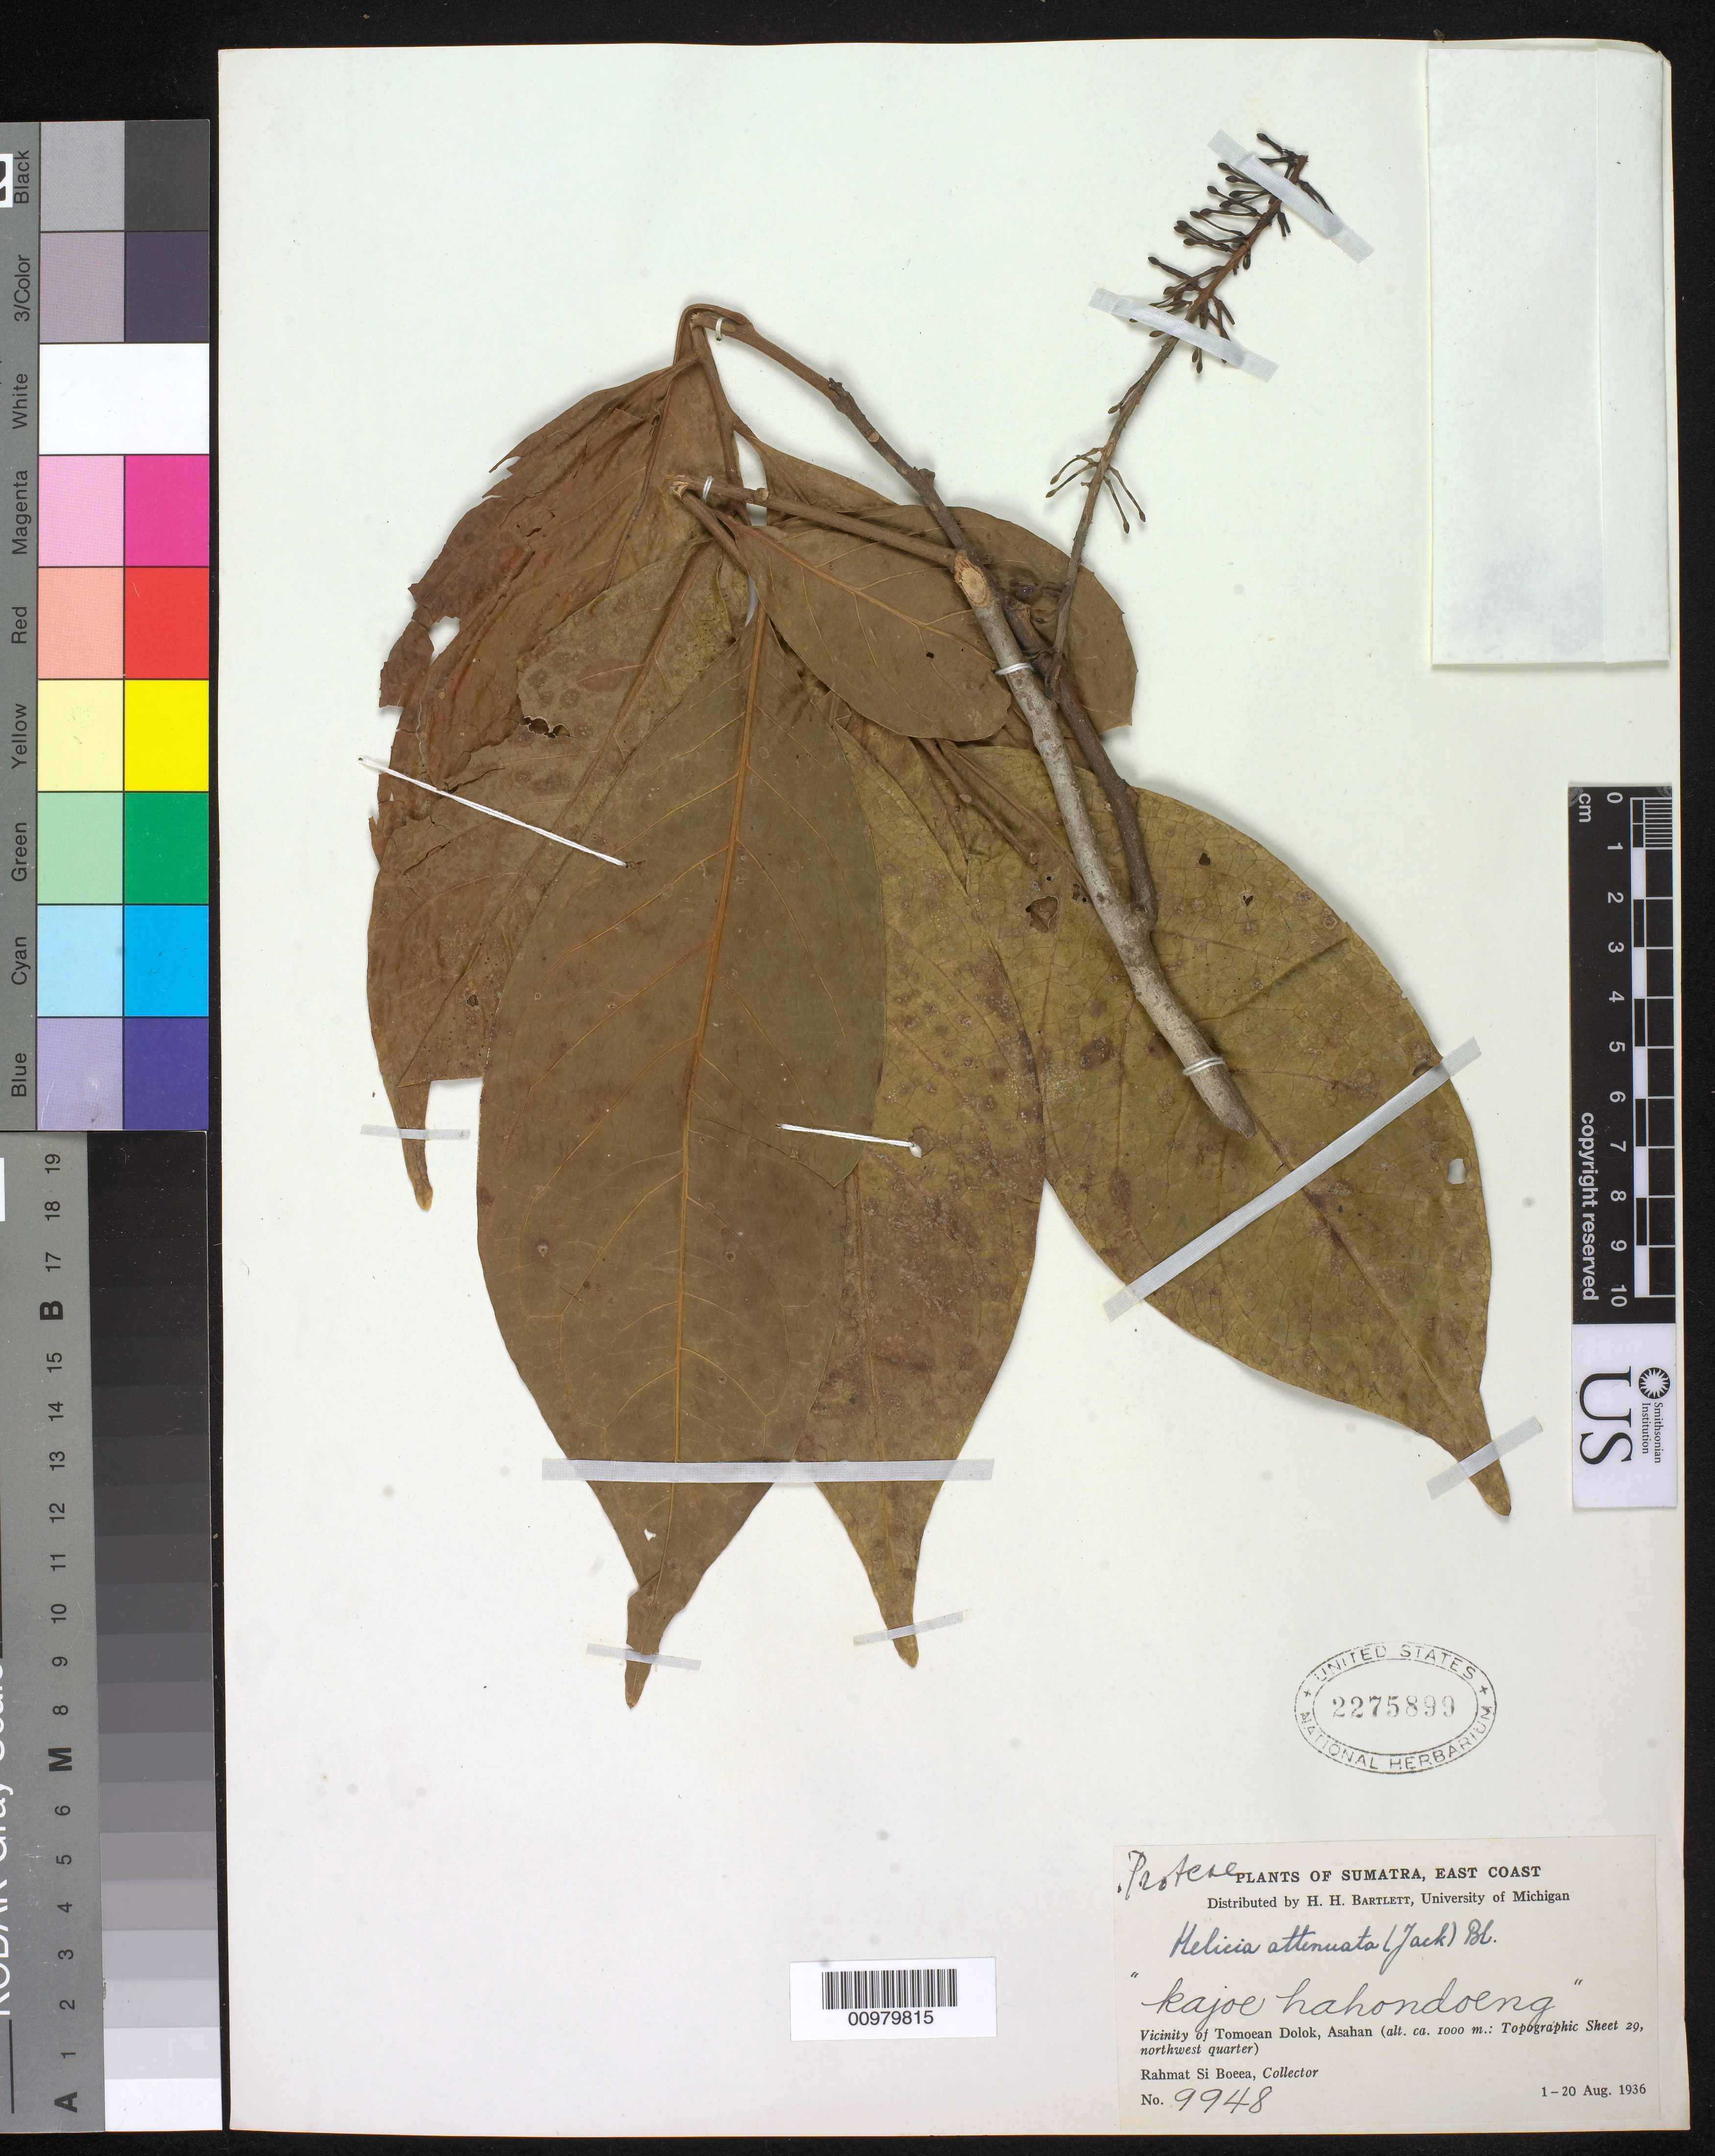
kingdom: Plantae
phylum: Tracheophyta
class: Magnoliopsida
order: Proteales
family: Proteaceae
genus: Helicia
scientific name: Helicia attenuata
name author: (Jack) Blume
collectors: Rahmat Si Boeea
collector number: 9948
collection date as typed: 20 Aug 1936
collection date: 1936-08-20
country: Indonesia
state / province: Sumatra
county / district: North Sumatra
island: Sumatra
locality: North Sumatra, East Coast, Asahan River, Vicinity of Tomoean Dolok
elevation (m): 1000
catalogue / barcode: US 2275899